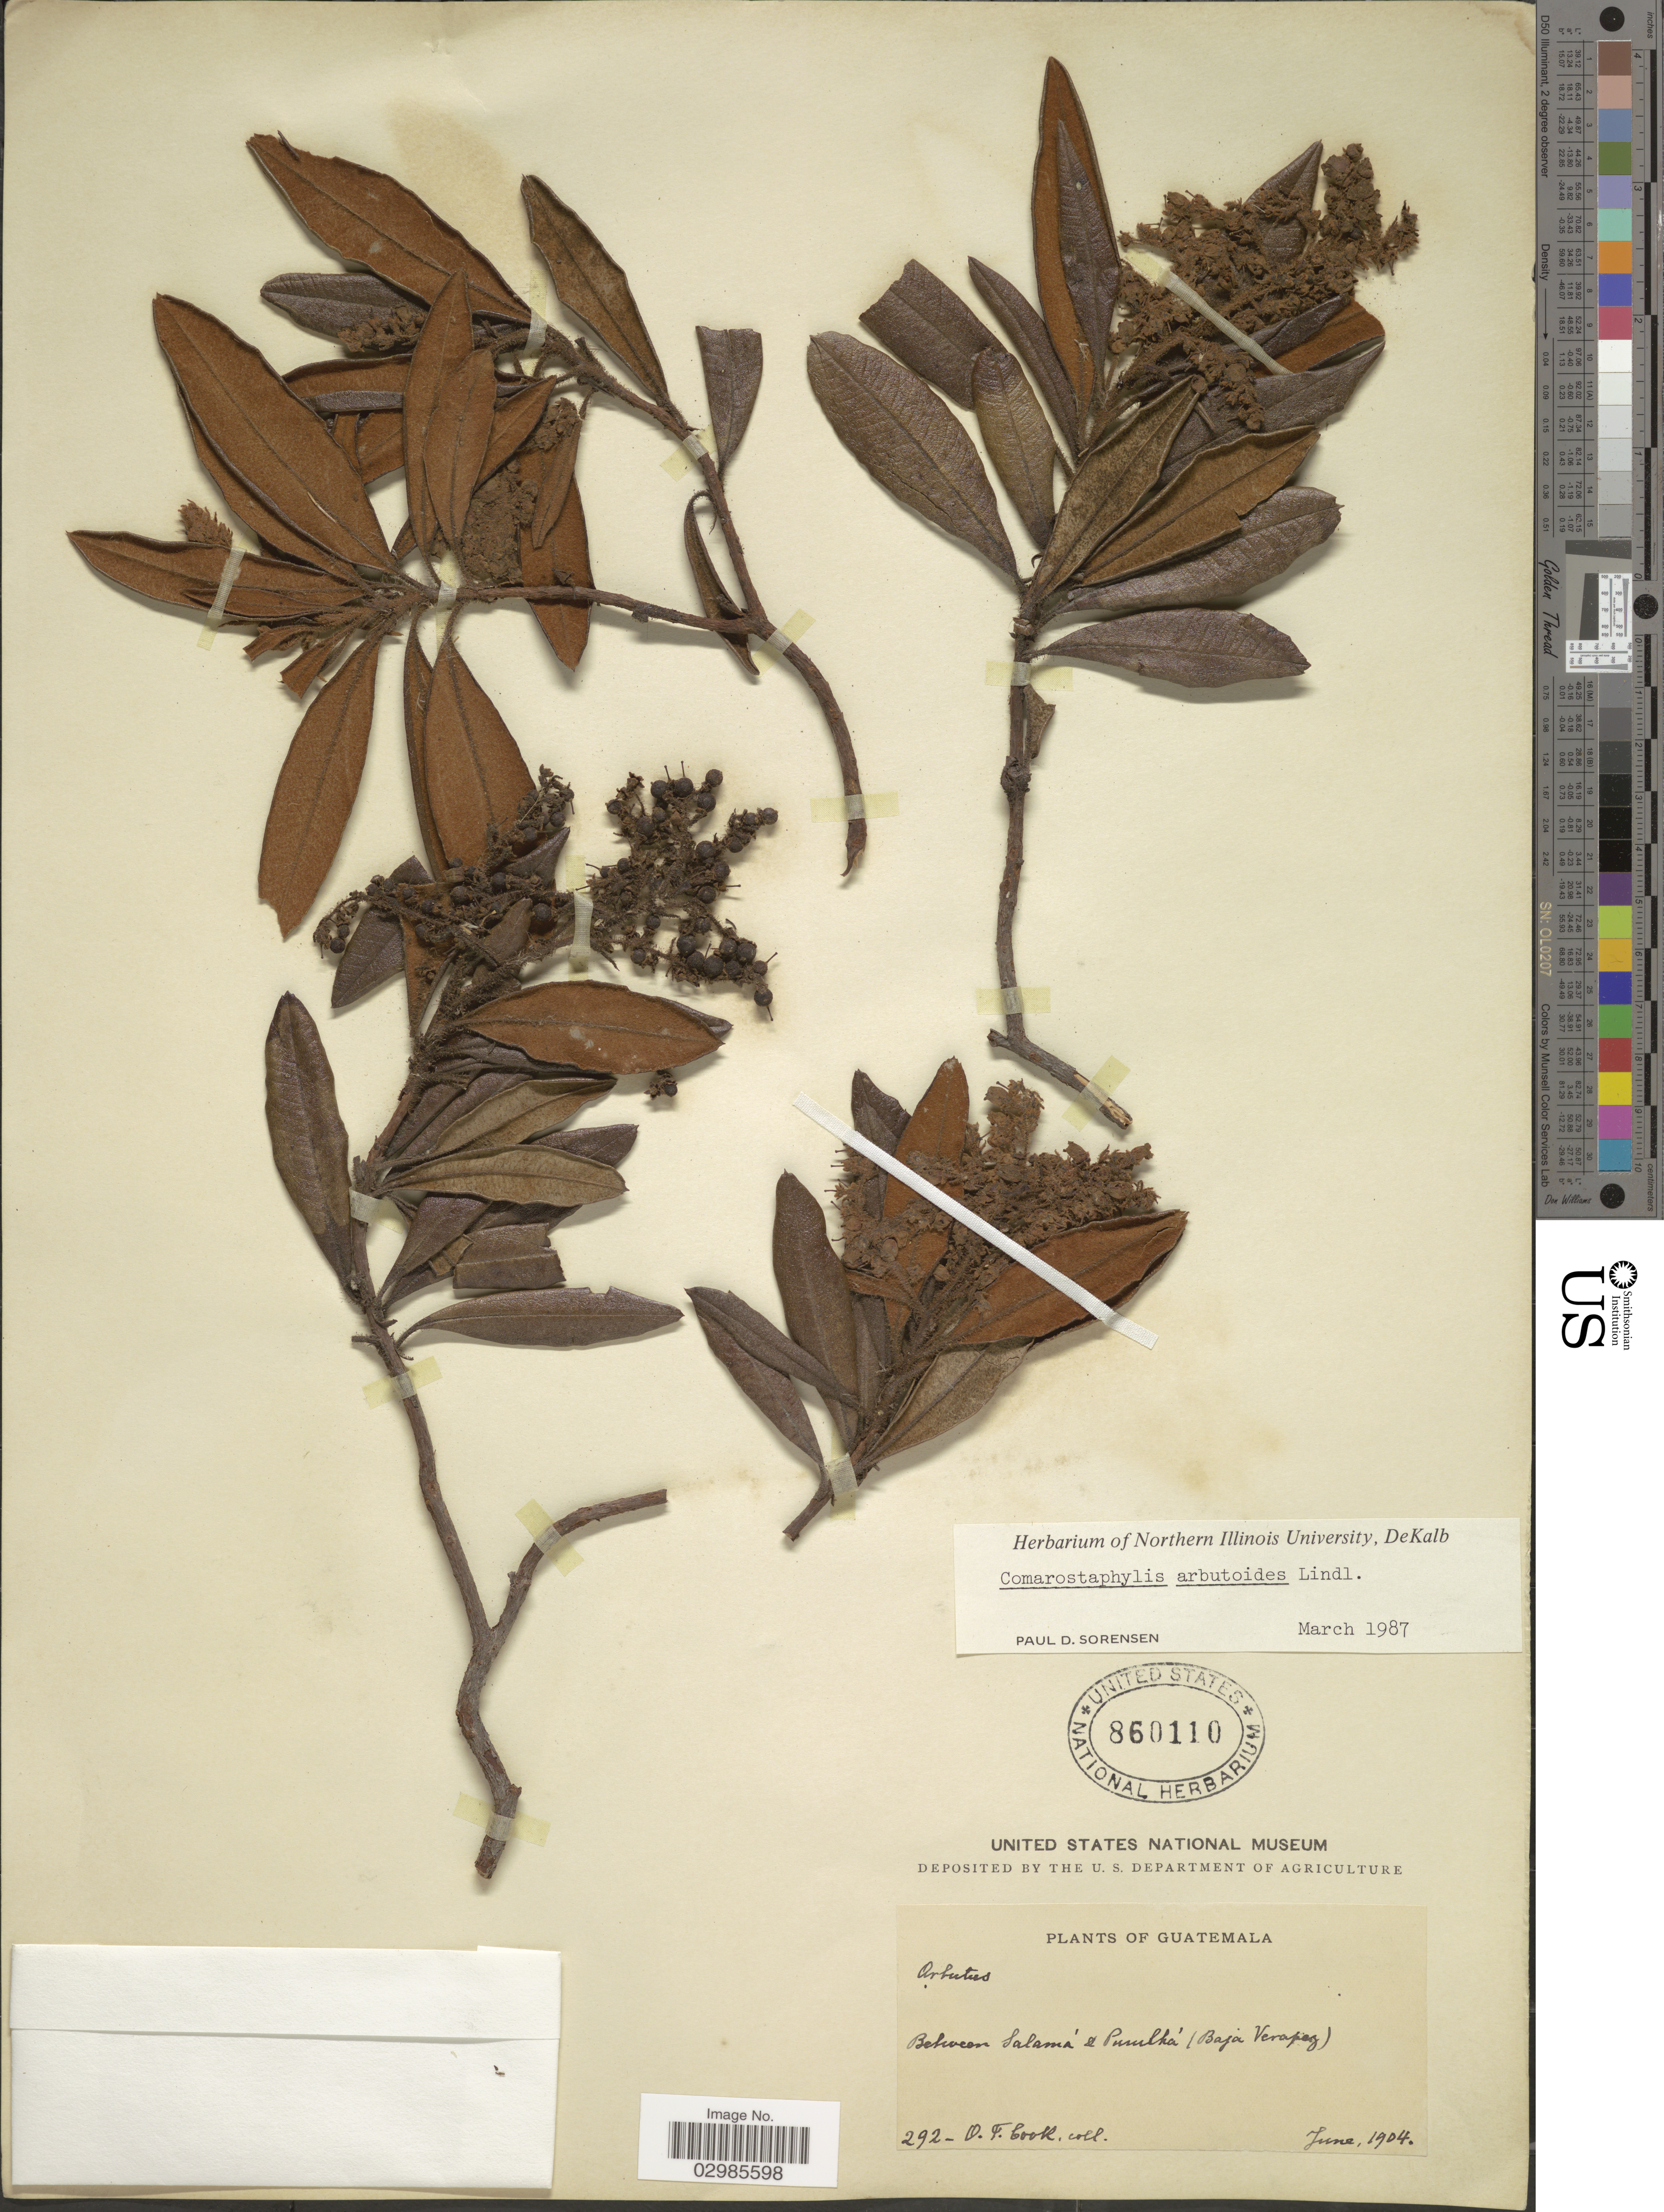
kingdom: Plantae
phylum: Tracheophyta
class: Magnoliopsida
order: Ericales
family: Ericaceae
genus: Comarostaphylis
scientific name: Comarostaphylis arbutoides subsp. arbutoides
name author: Lindl.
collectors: O. F. Cook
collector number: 292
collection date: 1904-06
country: Guatemala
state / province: Baja Verapaz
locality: Between Salamá & Purulha.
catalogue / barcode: US 860110